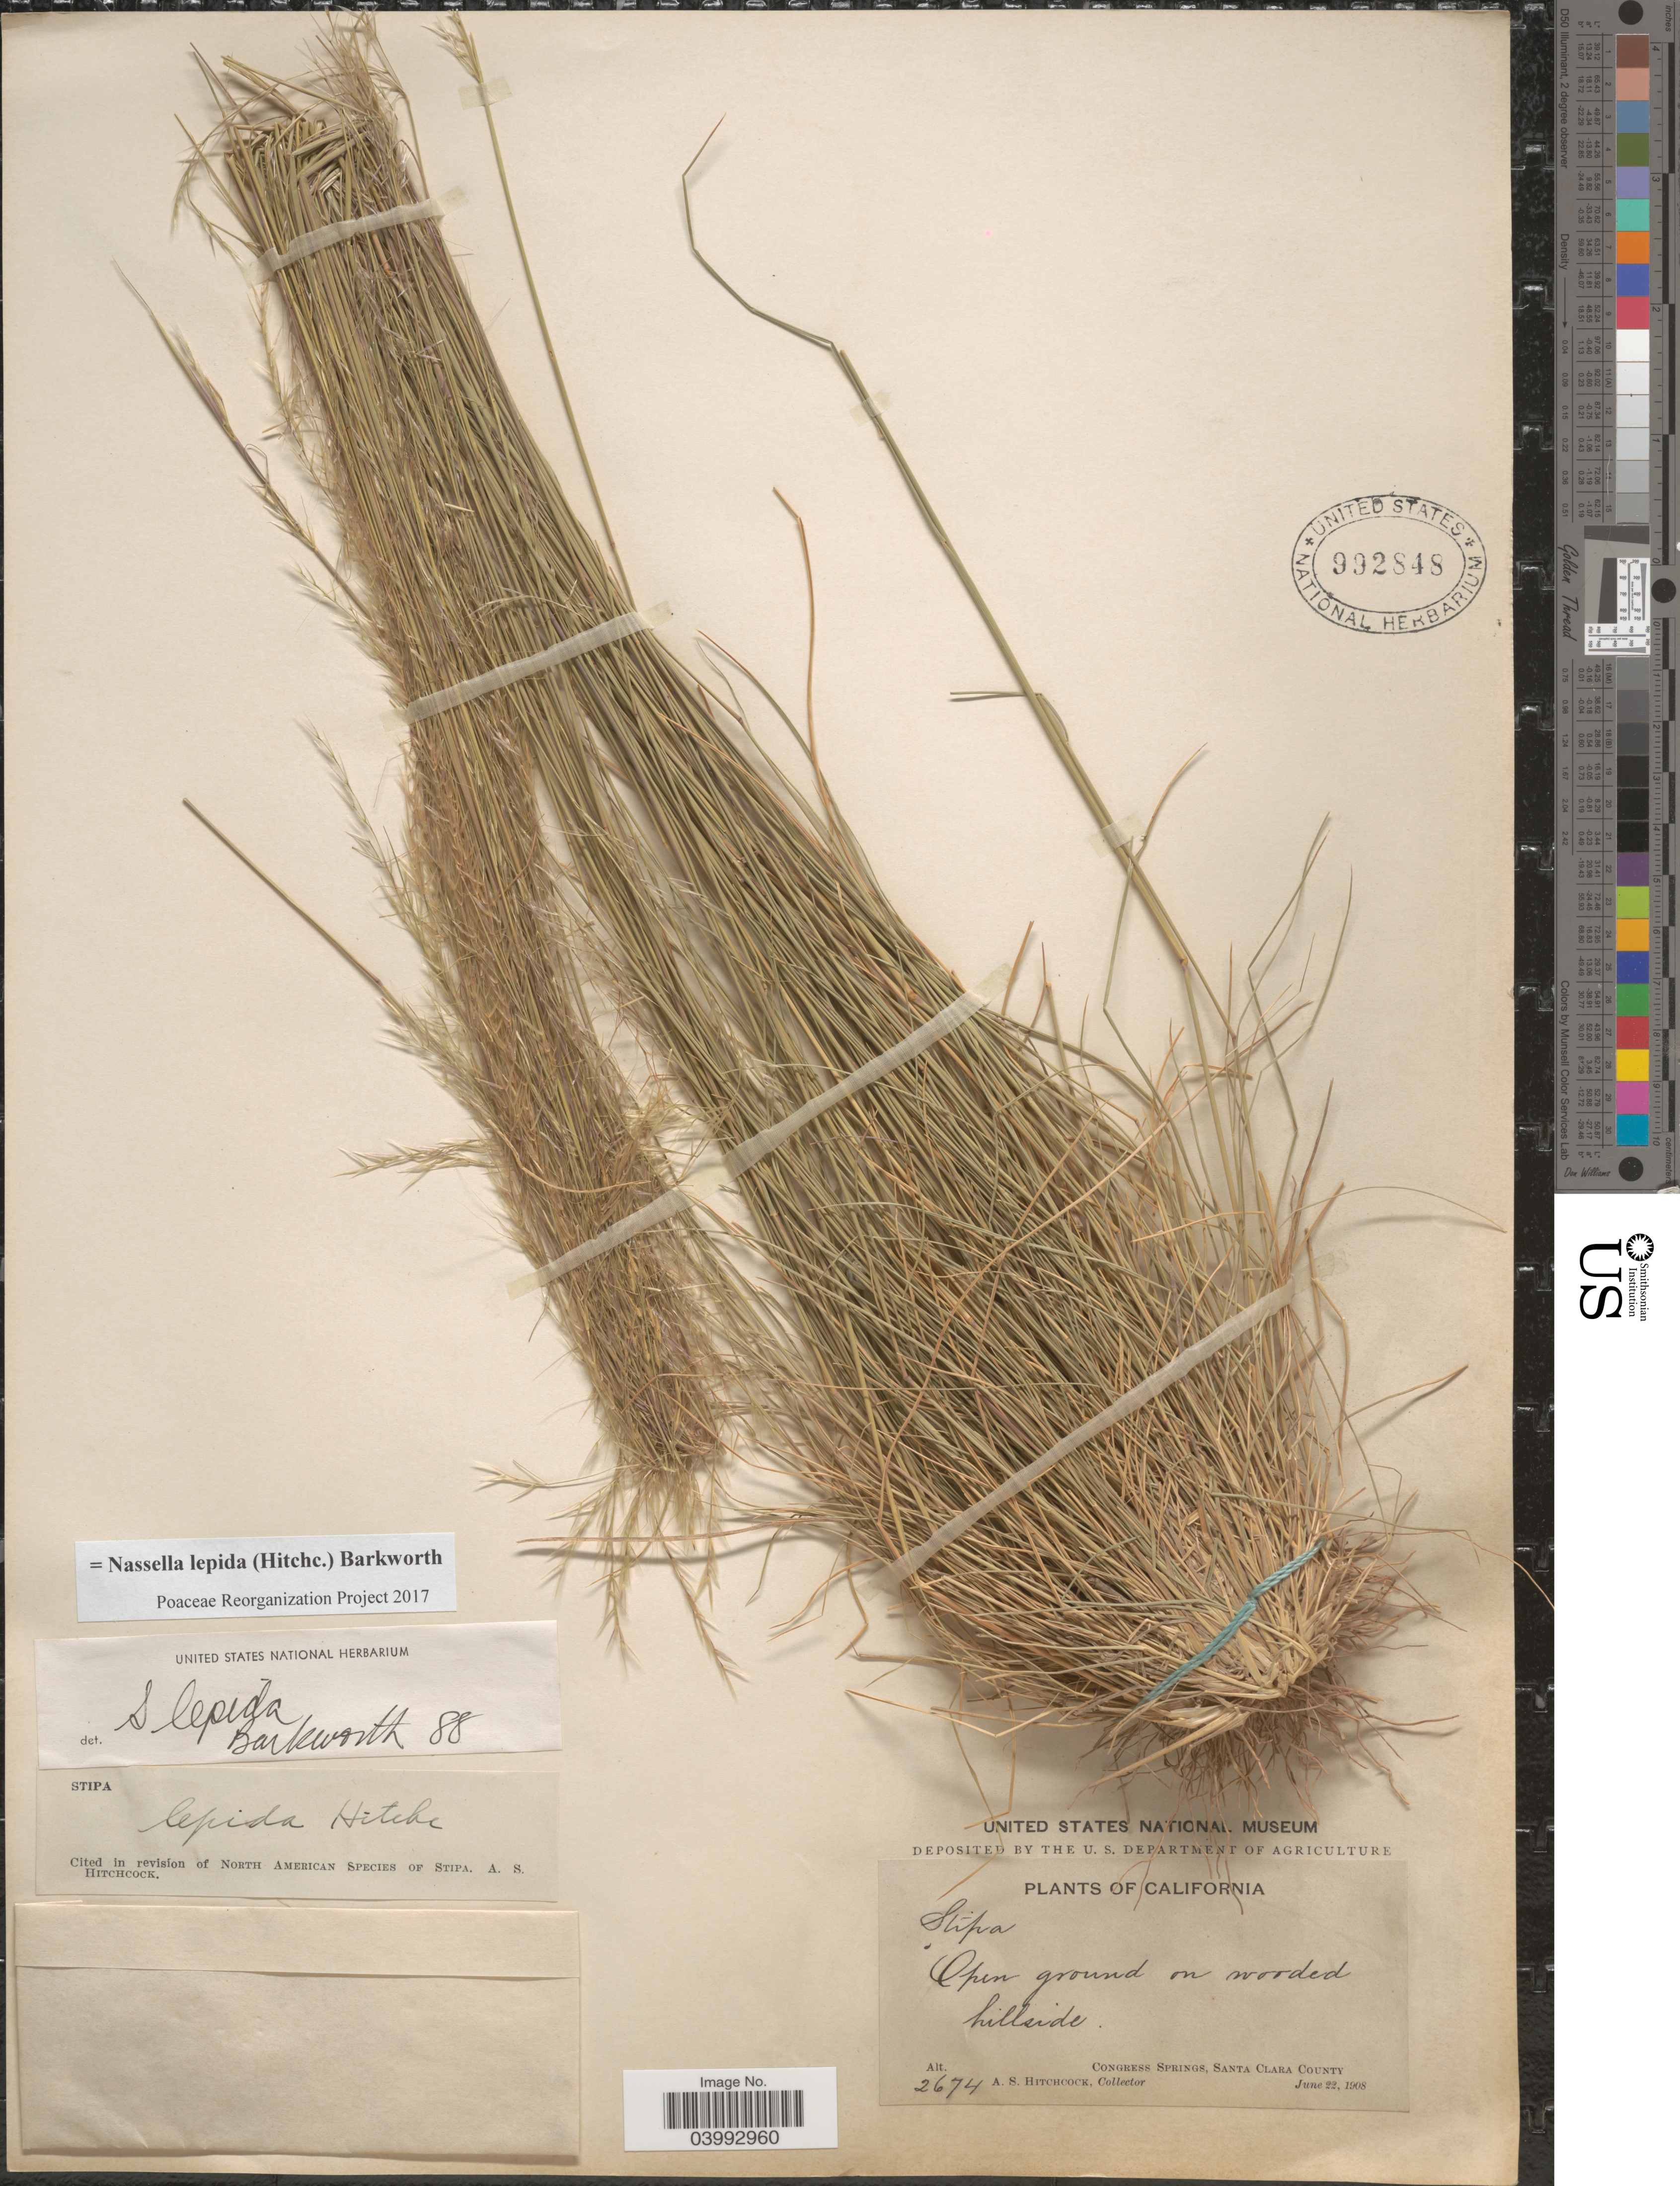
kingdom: Plantae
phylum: Tracheophyta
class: Liliopsida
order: Poales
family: Poaceae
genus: Nassella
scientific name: Nassella lepida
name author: (Hitchc.) Barkworth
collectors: A. S. Hitchcock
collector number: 2674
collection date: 1908-06-22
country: United States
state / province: California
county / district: Santa Clara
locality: Congress Springs, Santa Clara County.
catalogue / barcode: US 992848